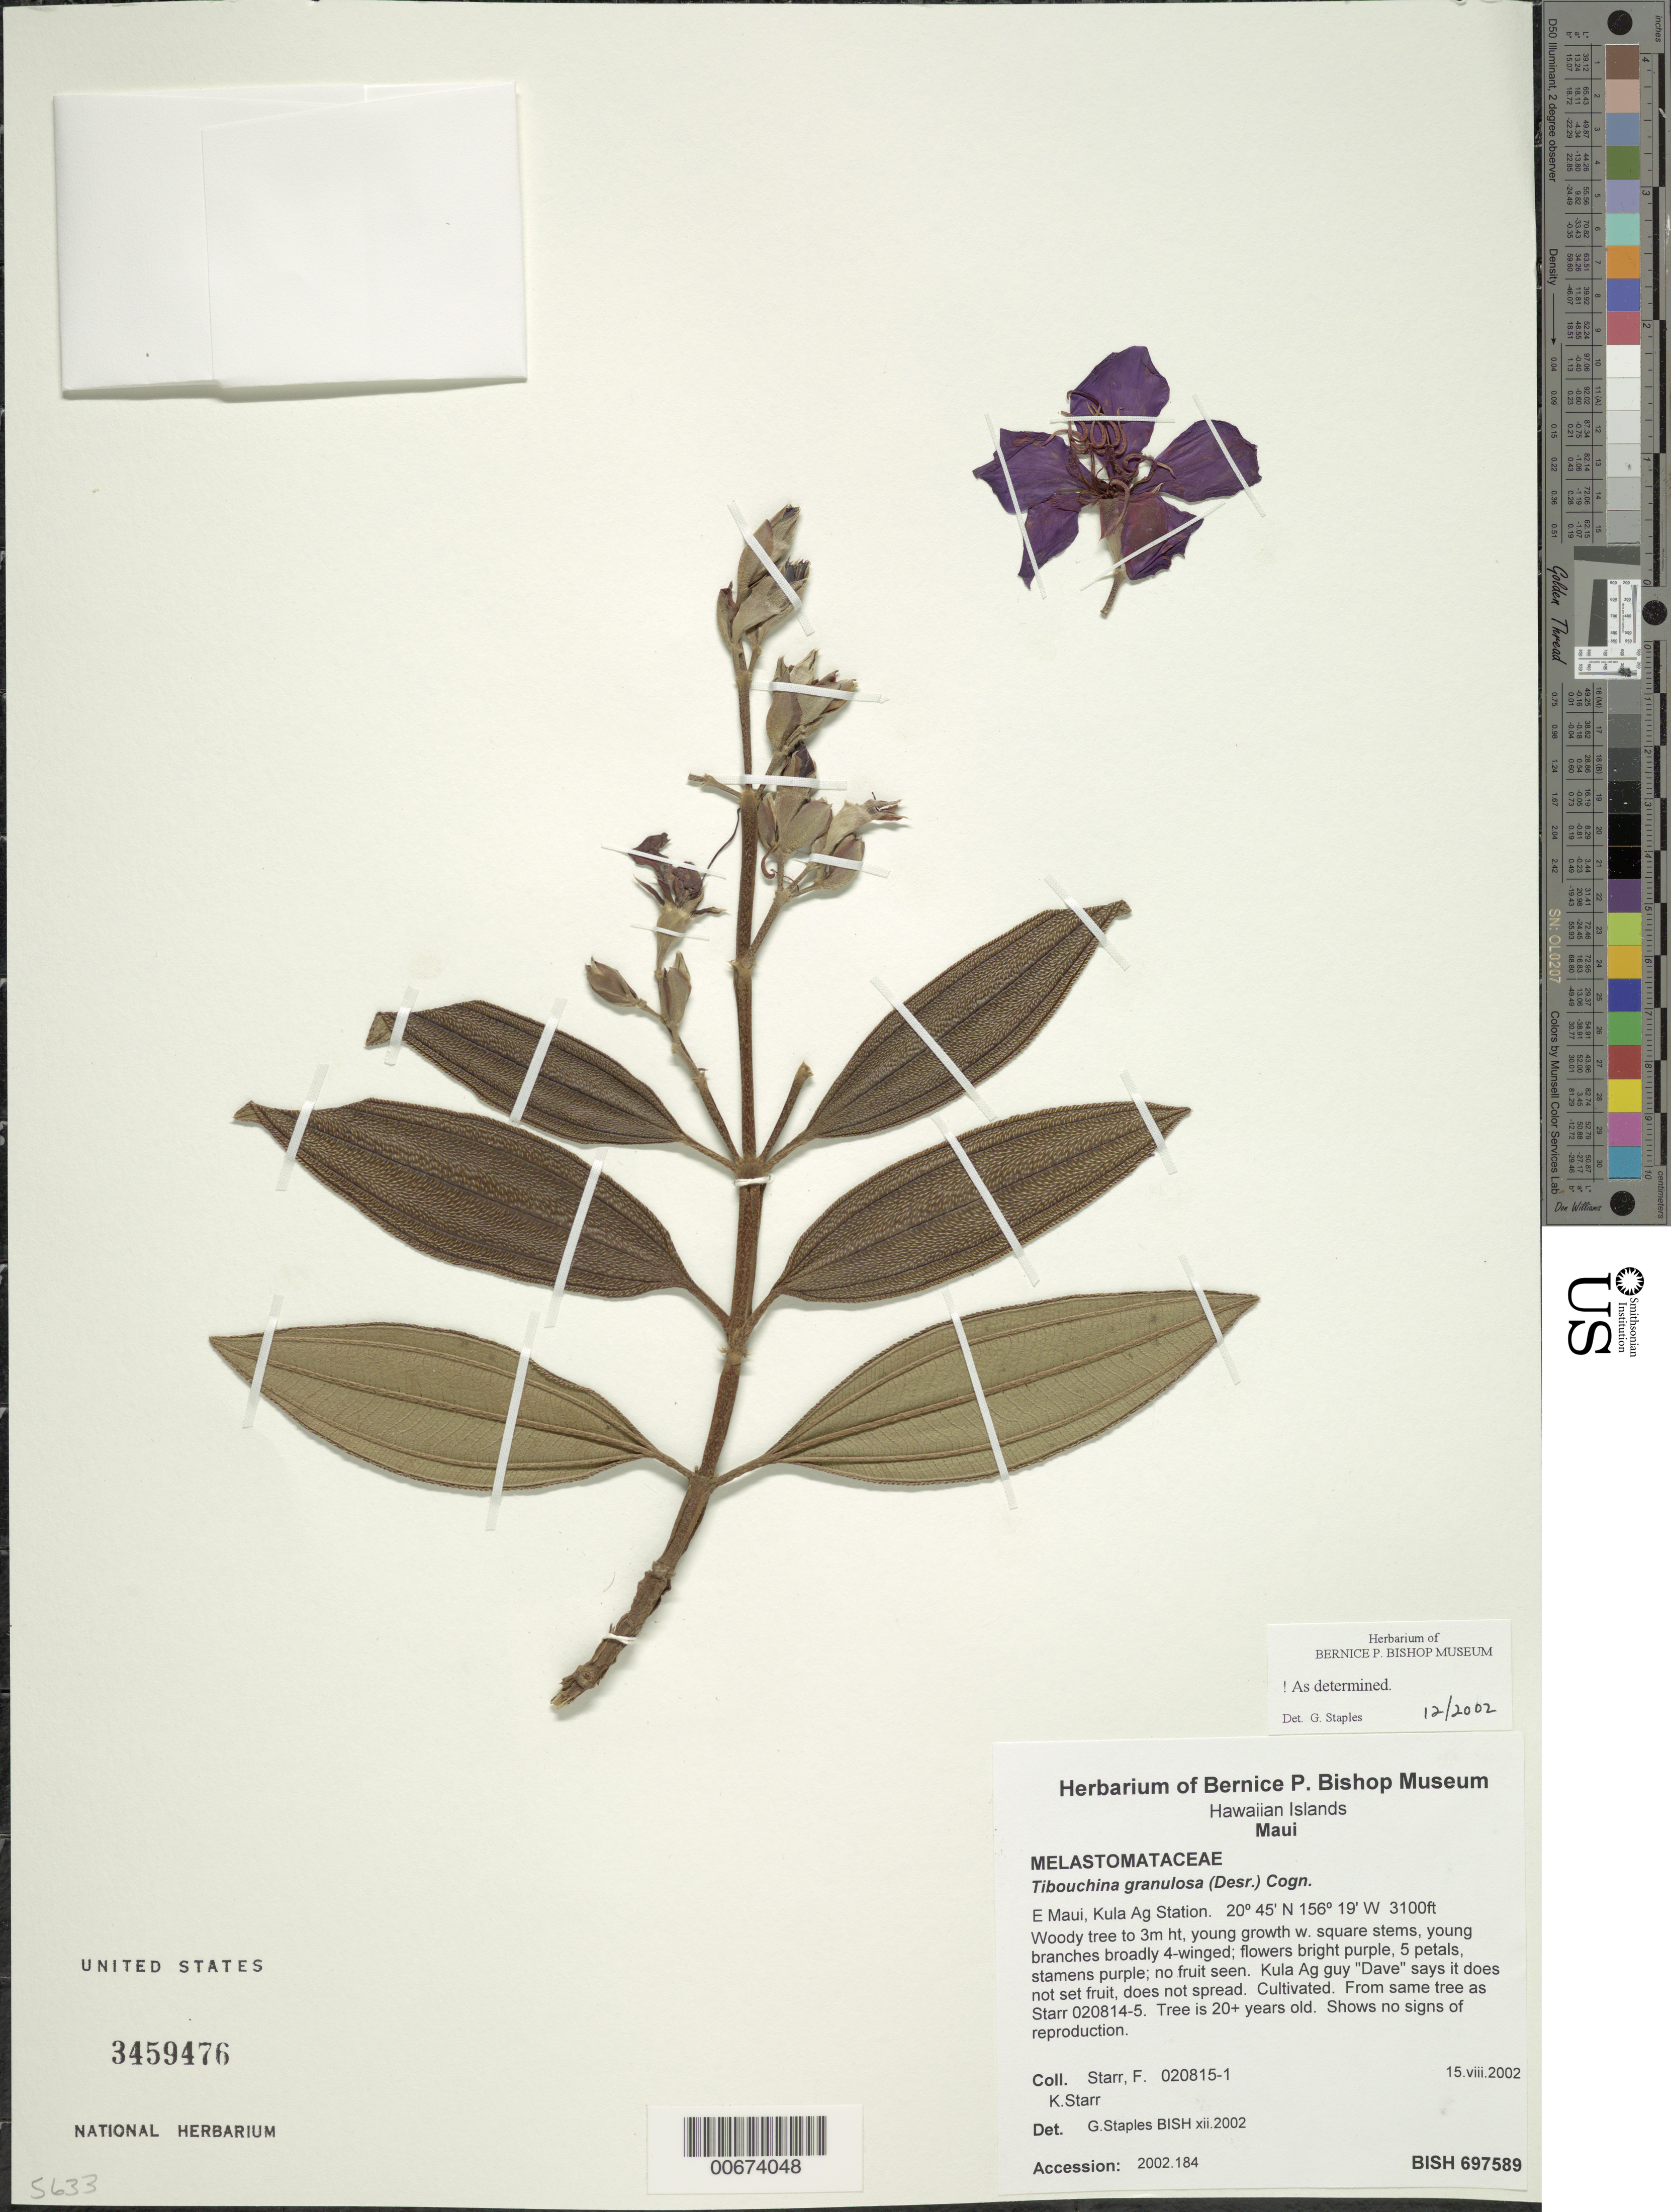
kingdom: Plantae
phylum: Tracheophyta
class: Magnoliopsida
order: Myrtales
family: Melastomataceae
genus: Pleroma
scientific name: Pleroma granulosum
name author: (Desr.) D. Don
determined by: Wagner, W. L., (BOT), Smithsonian Institution - National Museum of Natural History (UNITED STATES)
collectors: F. Starr & K. Starr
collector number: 020815-1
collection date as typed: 15 Aug 2002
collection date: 2002-08-15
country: United States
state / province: Hawaii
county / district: Maui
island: Maui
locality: E Maui, Kula Ag Station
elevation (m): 944.88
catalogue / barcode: US 3459476